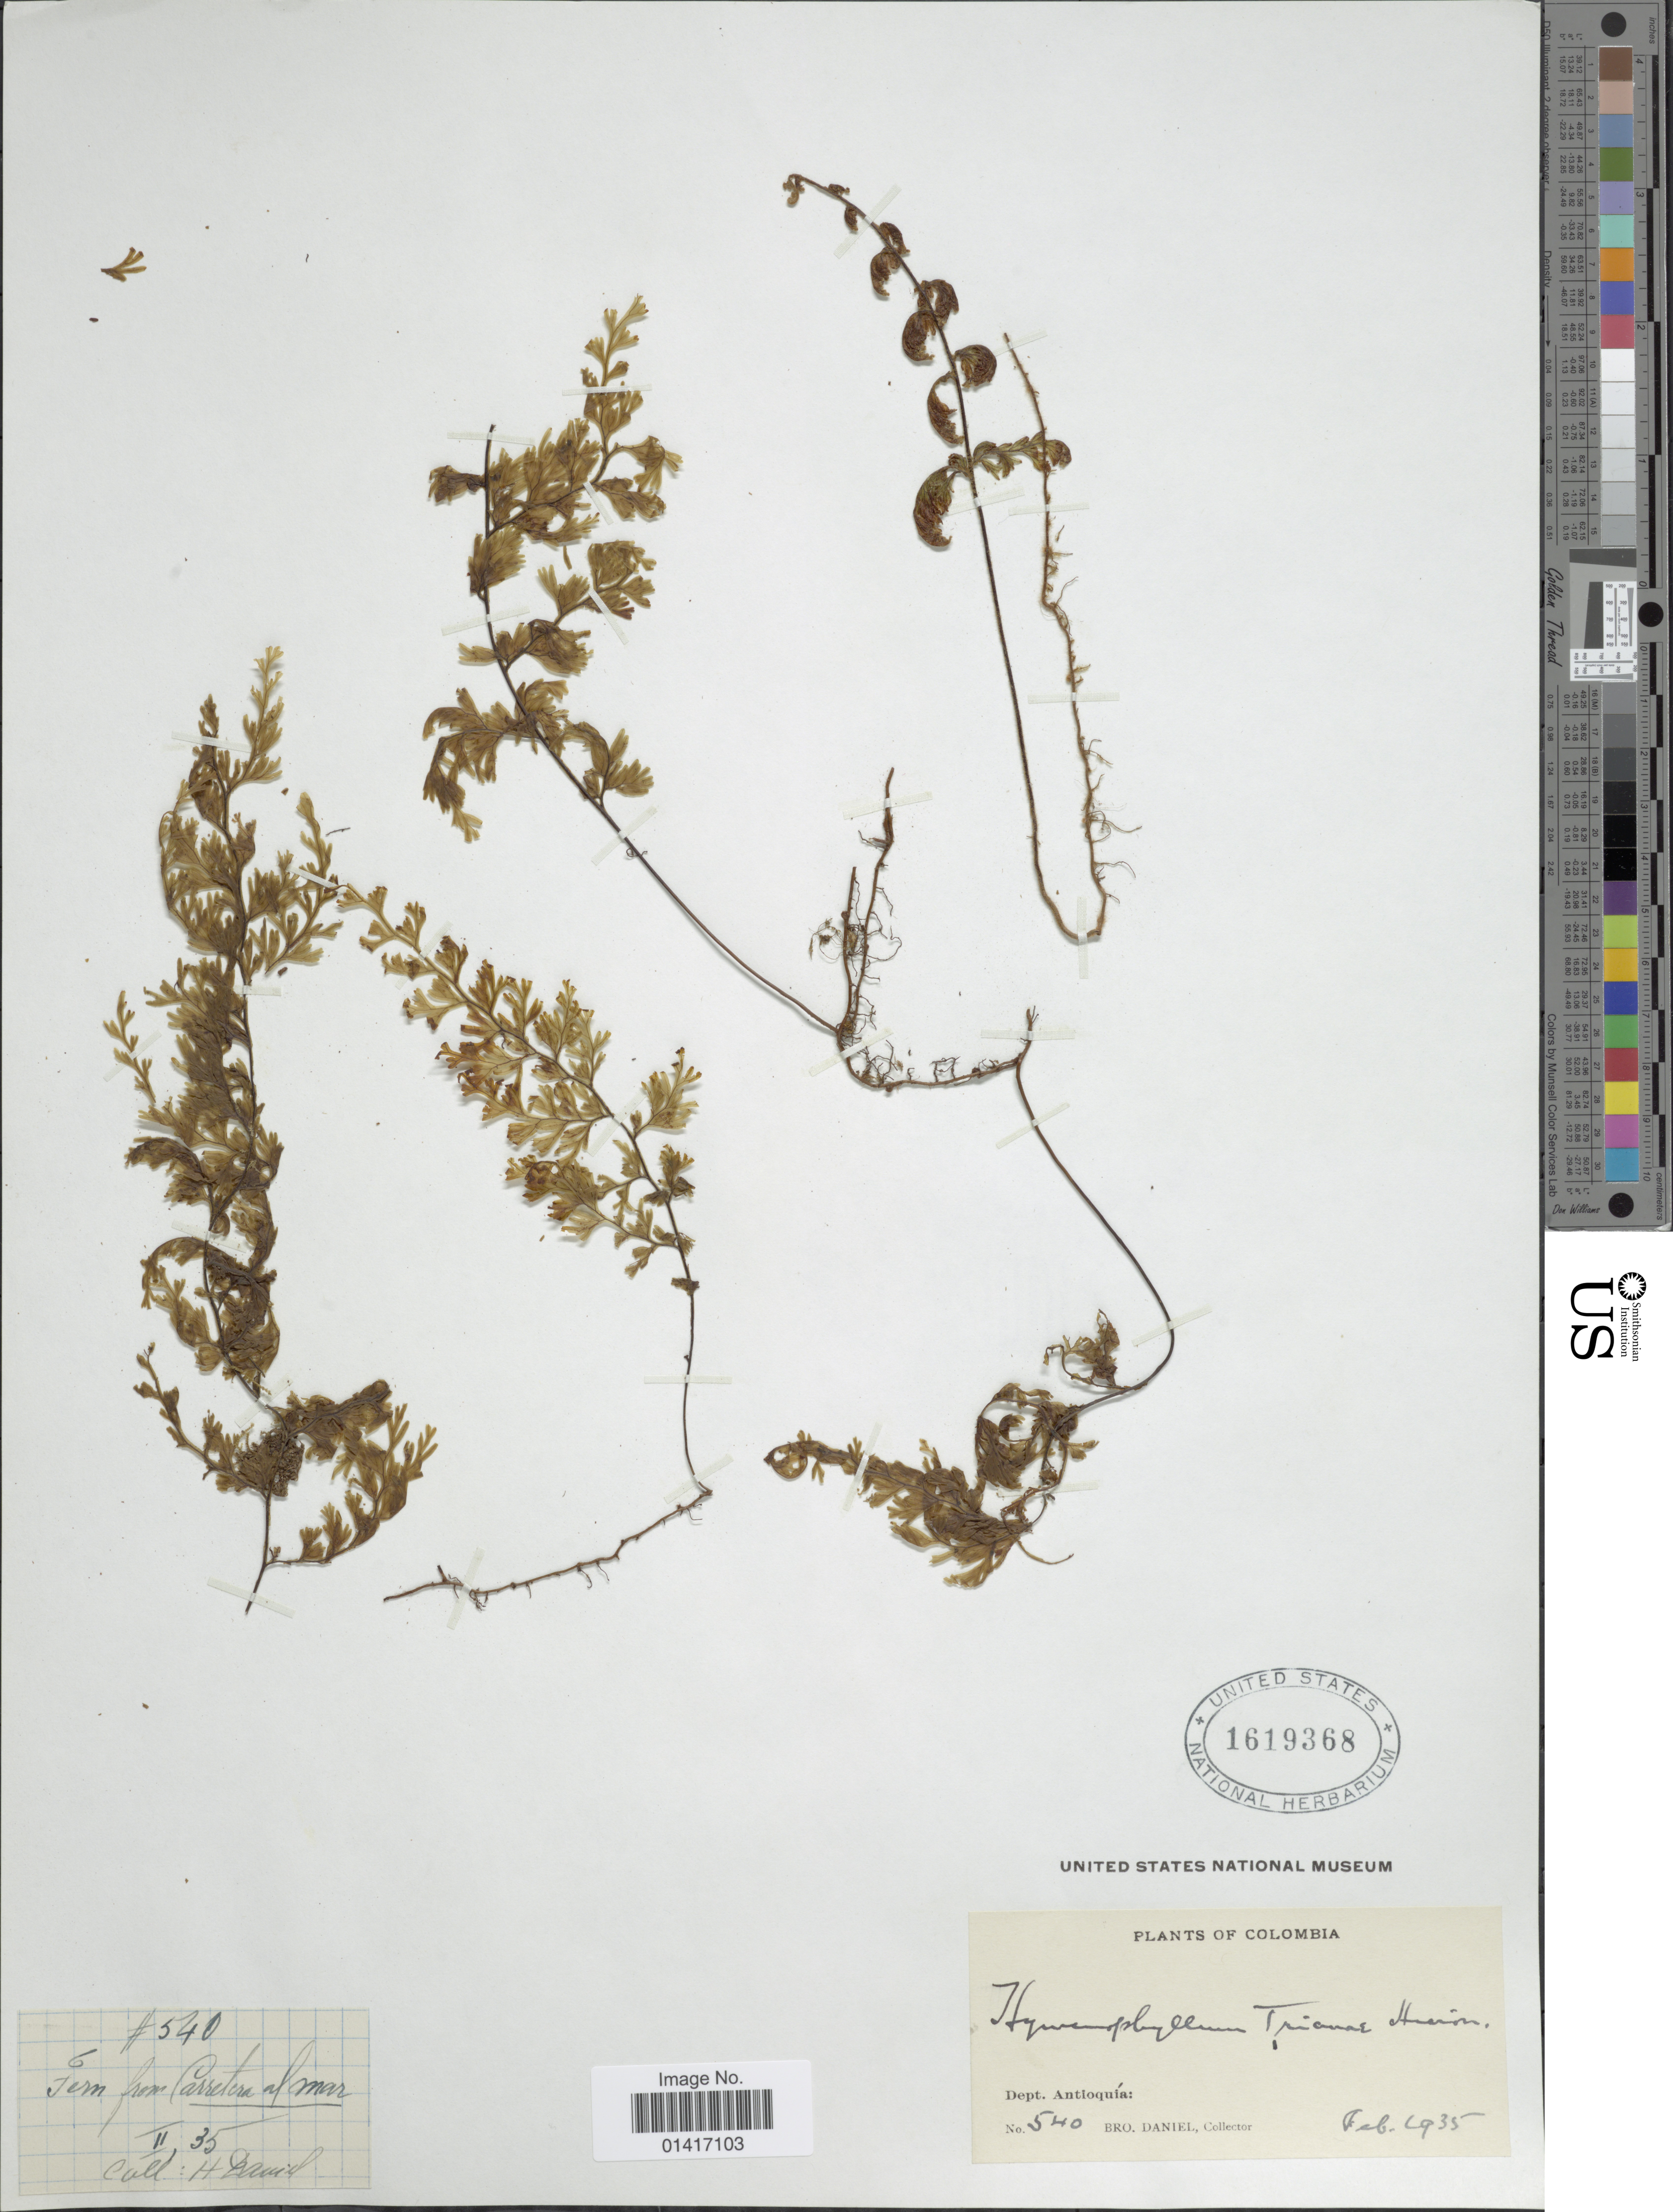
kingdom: Plantae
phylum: Tracheophyta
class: Polypodiopsida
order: Hymenophyllales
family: Hymenophyllaceae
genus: Hymenophyllum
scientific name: Hymenophyllum trianae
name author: (Hieron.)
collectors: Bro. Daniel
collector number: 540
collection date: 1935-02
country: Colombia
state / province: Antioquia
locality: Dept. Antioquía, carretera al mar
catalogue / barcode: US 1619368